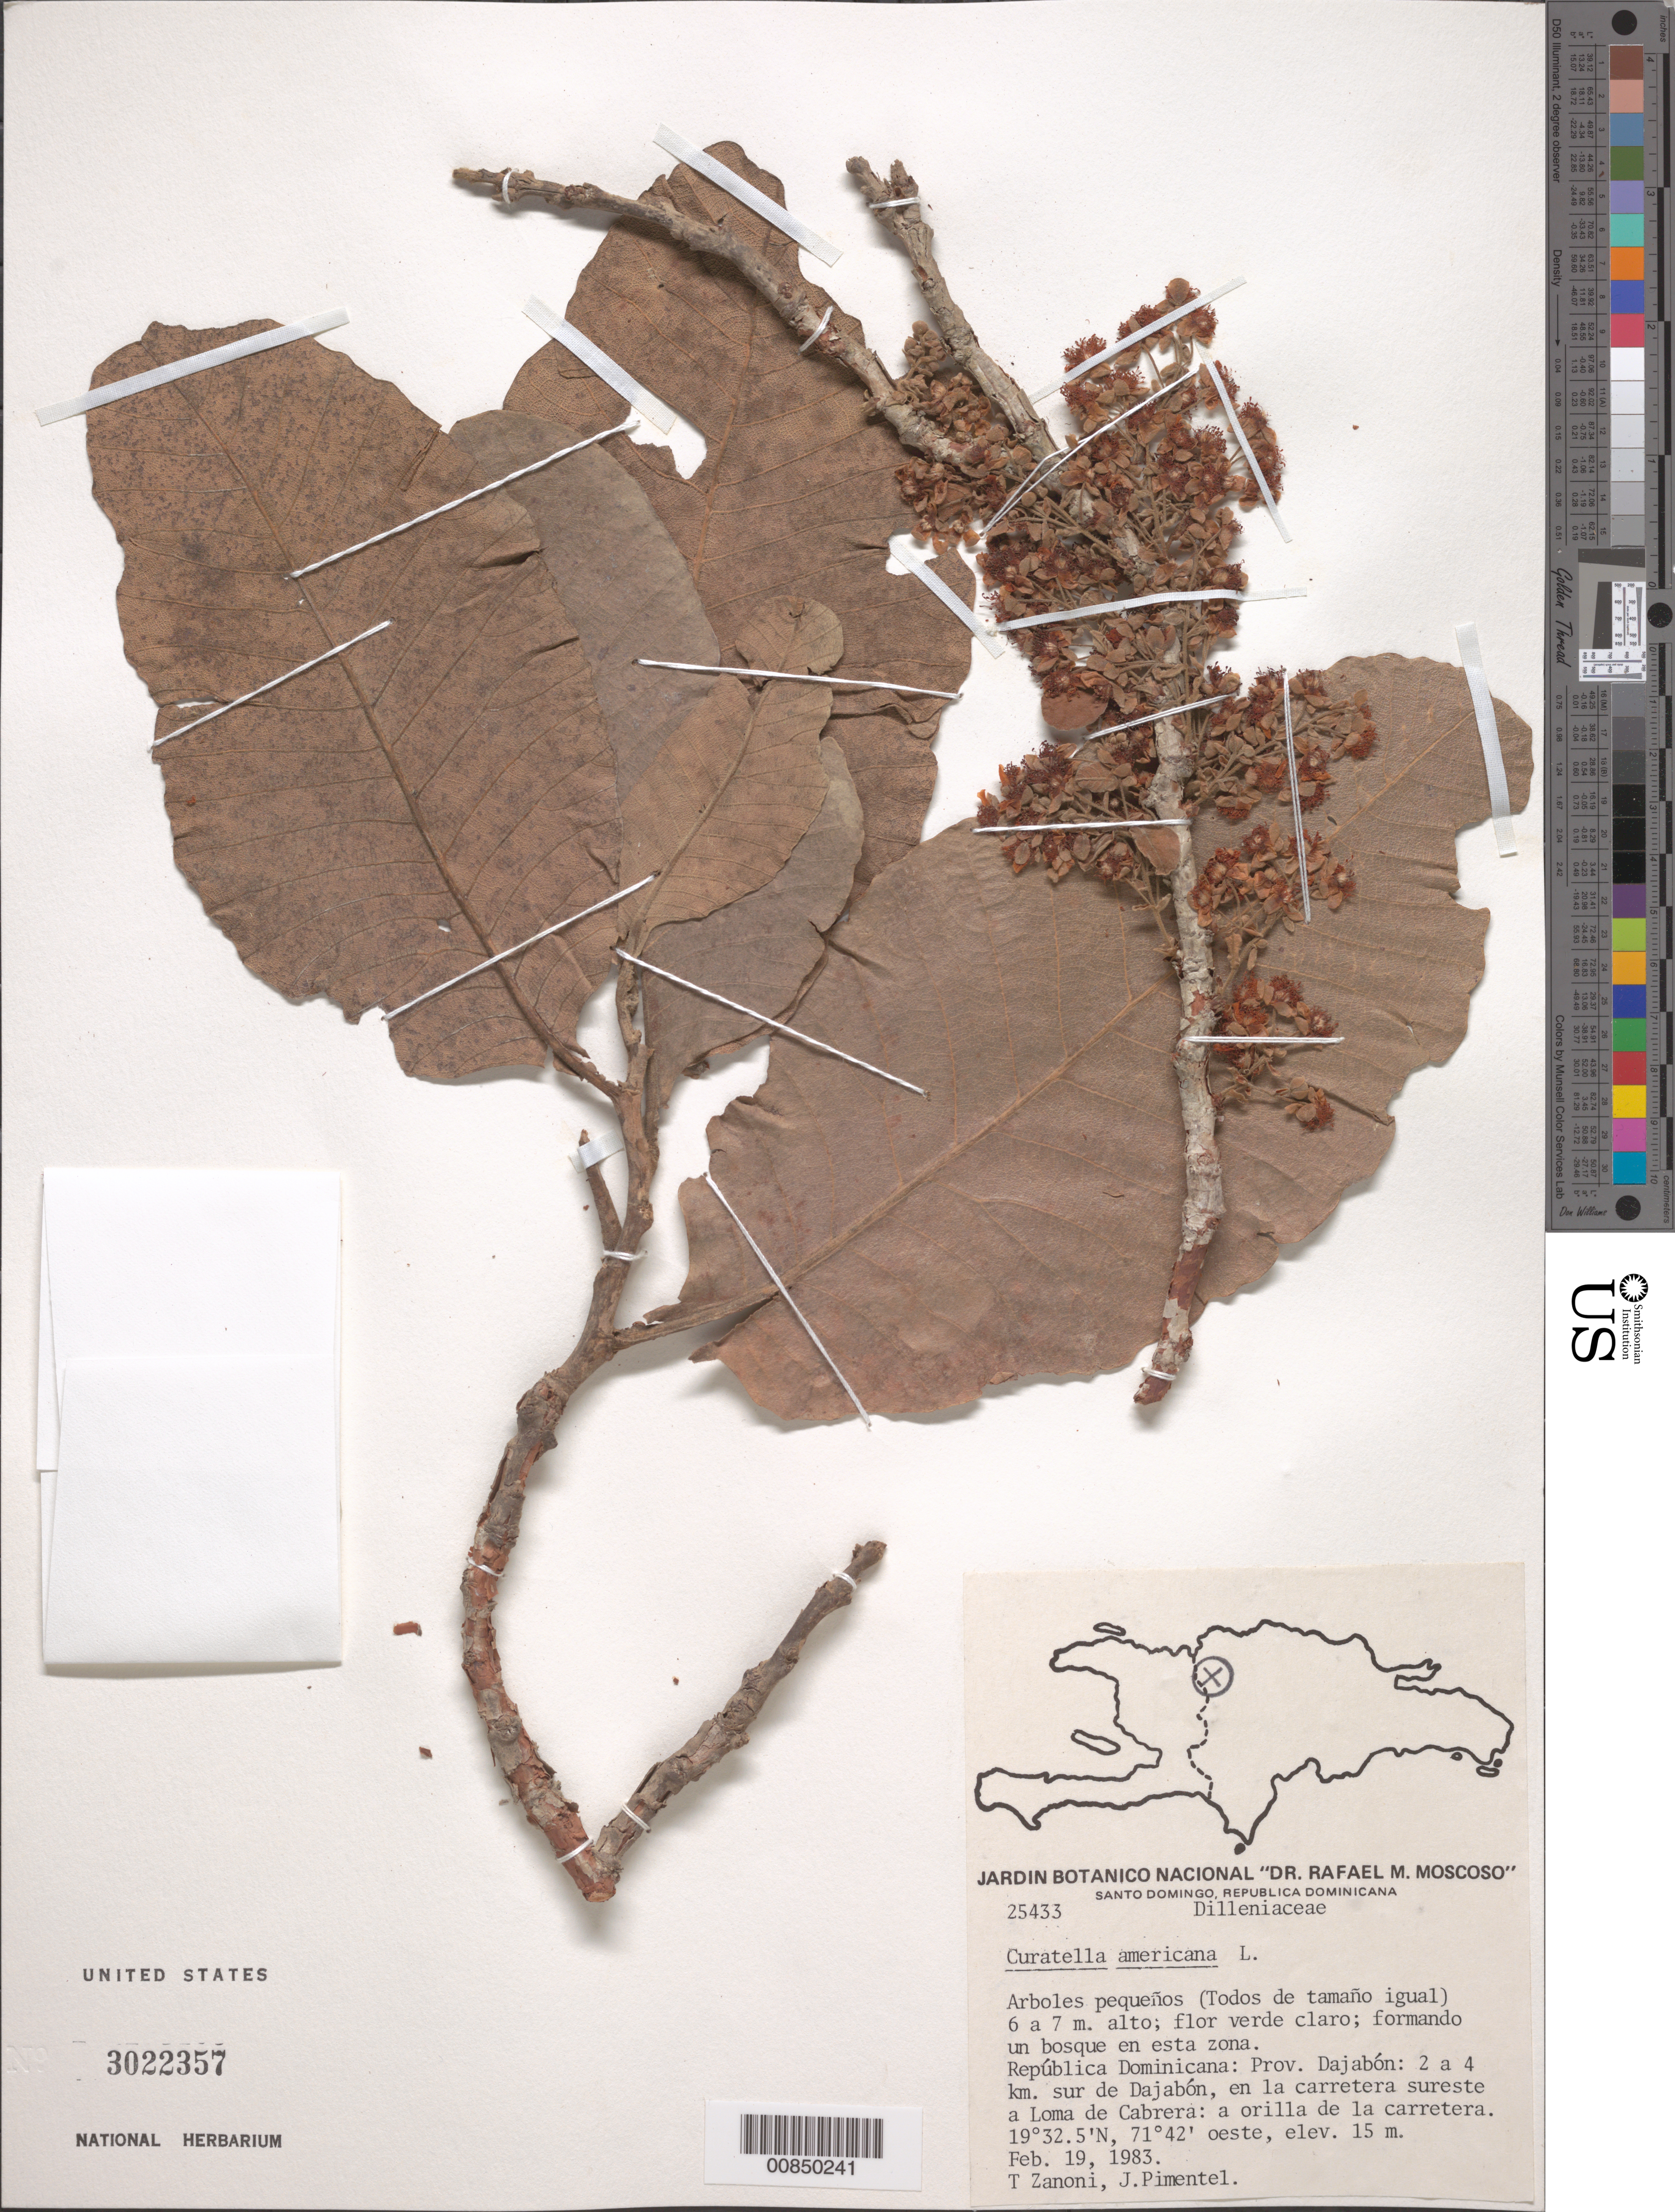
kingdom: Plantae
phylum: Tracheophyta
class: Magnoliopsida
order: Dilleniales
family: Dilleniaceae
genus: Curatella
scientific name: Curatella americana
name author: L.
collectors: T. A. Zanoni & J. Pimentel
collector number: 25433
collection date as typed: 19 Feb 1983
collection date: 1983-02-19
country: Dominican Republic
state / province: Dajabon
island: Hispaniola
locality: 2 a 4 km. sur de Dajabón, en la carretera sureste a Loma de Cabrera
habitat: A orilla de la carretera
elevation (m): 15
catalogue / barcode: US 3022357